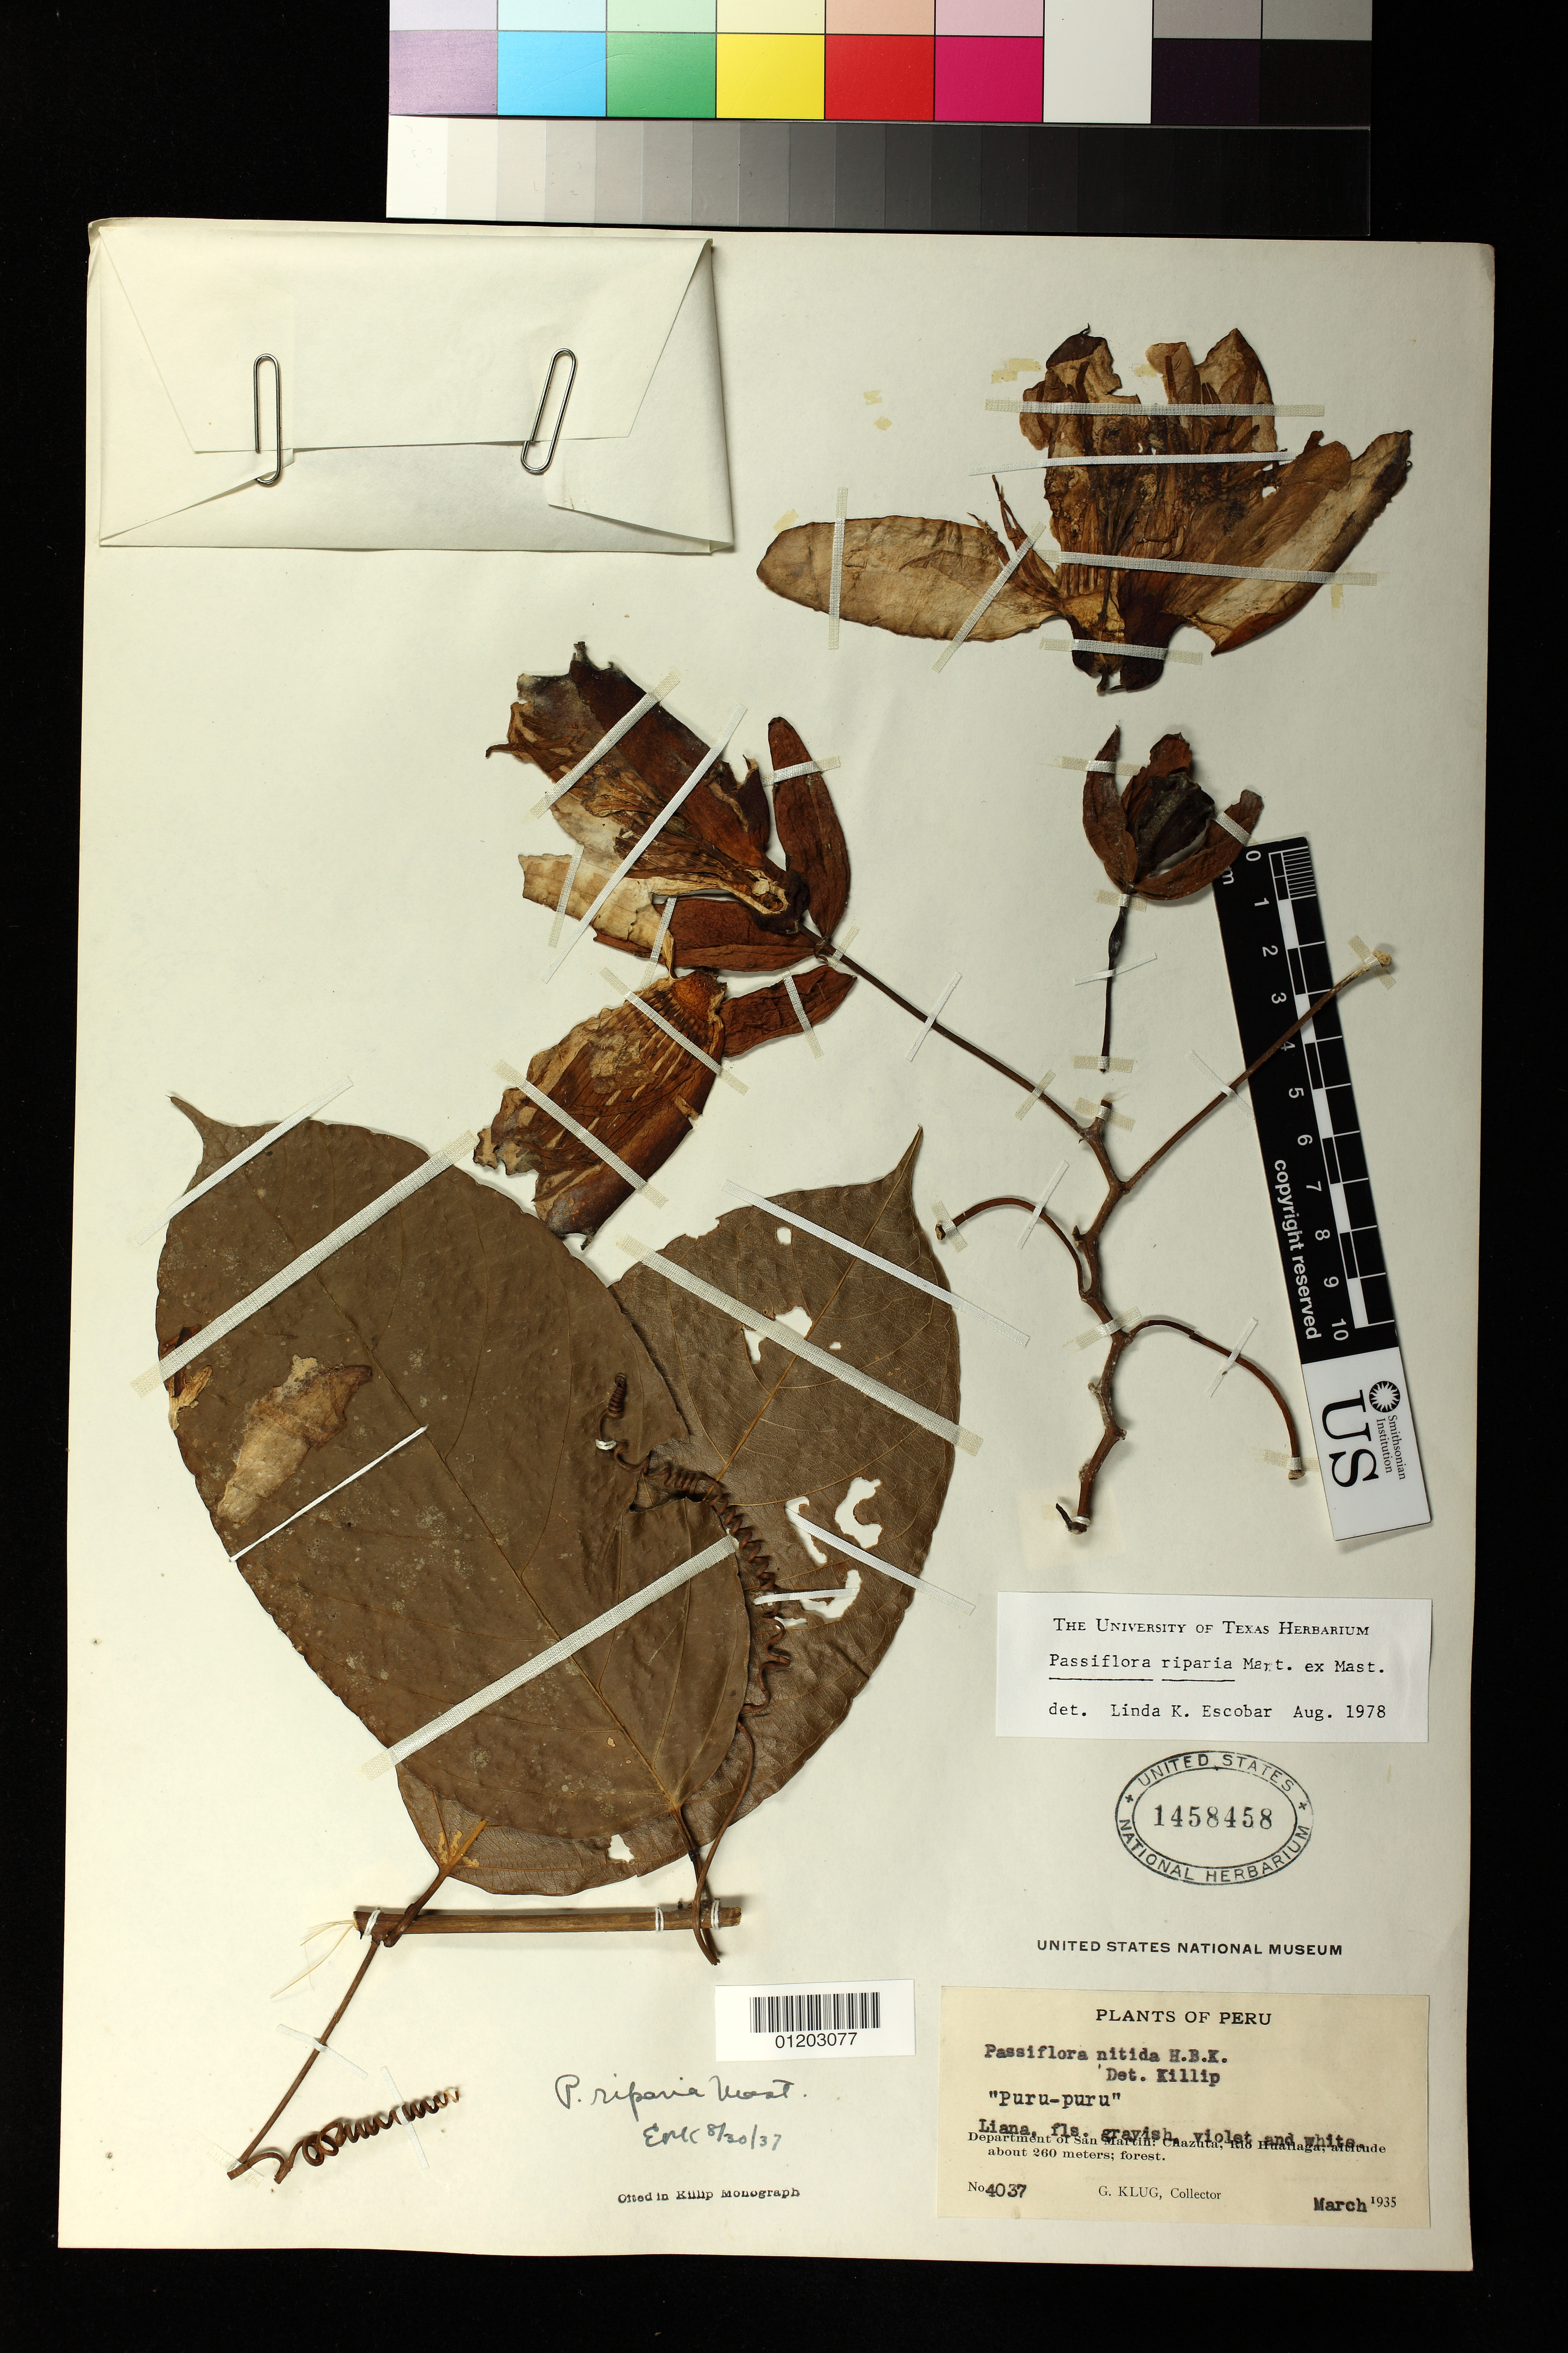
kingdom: Plantae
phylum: Tracheophyta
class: Magnoliopsida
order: Malpighiales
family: Passifloraceae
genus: Passiflora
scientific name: Passiflora riparia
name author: Mart. ex Mast.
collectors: G. Klug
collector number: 4037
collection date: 1935-03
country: Peru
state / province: San Martín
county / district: San Martín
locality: Rio Huallaga, forest. Chazuta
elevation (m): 260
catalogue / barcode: US 1458458